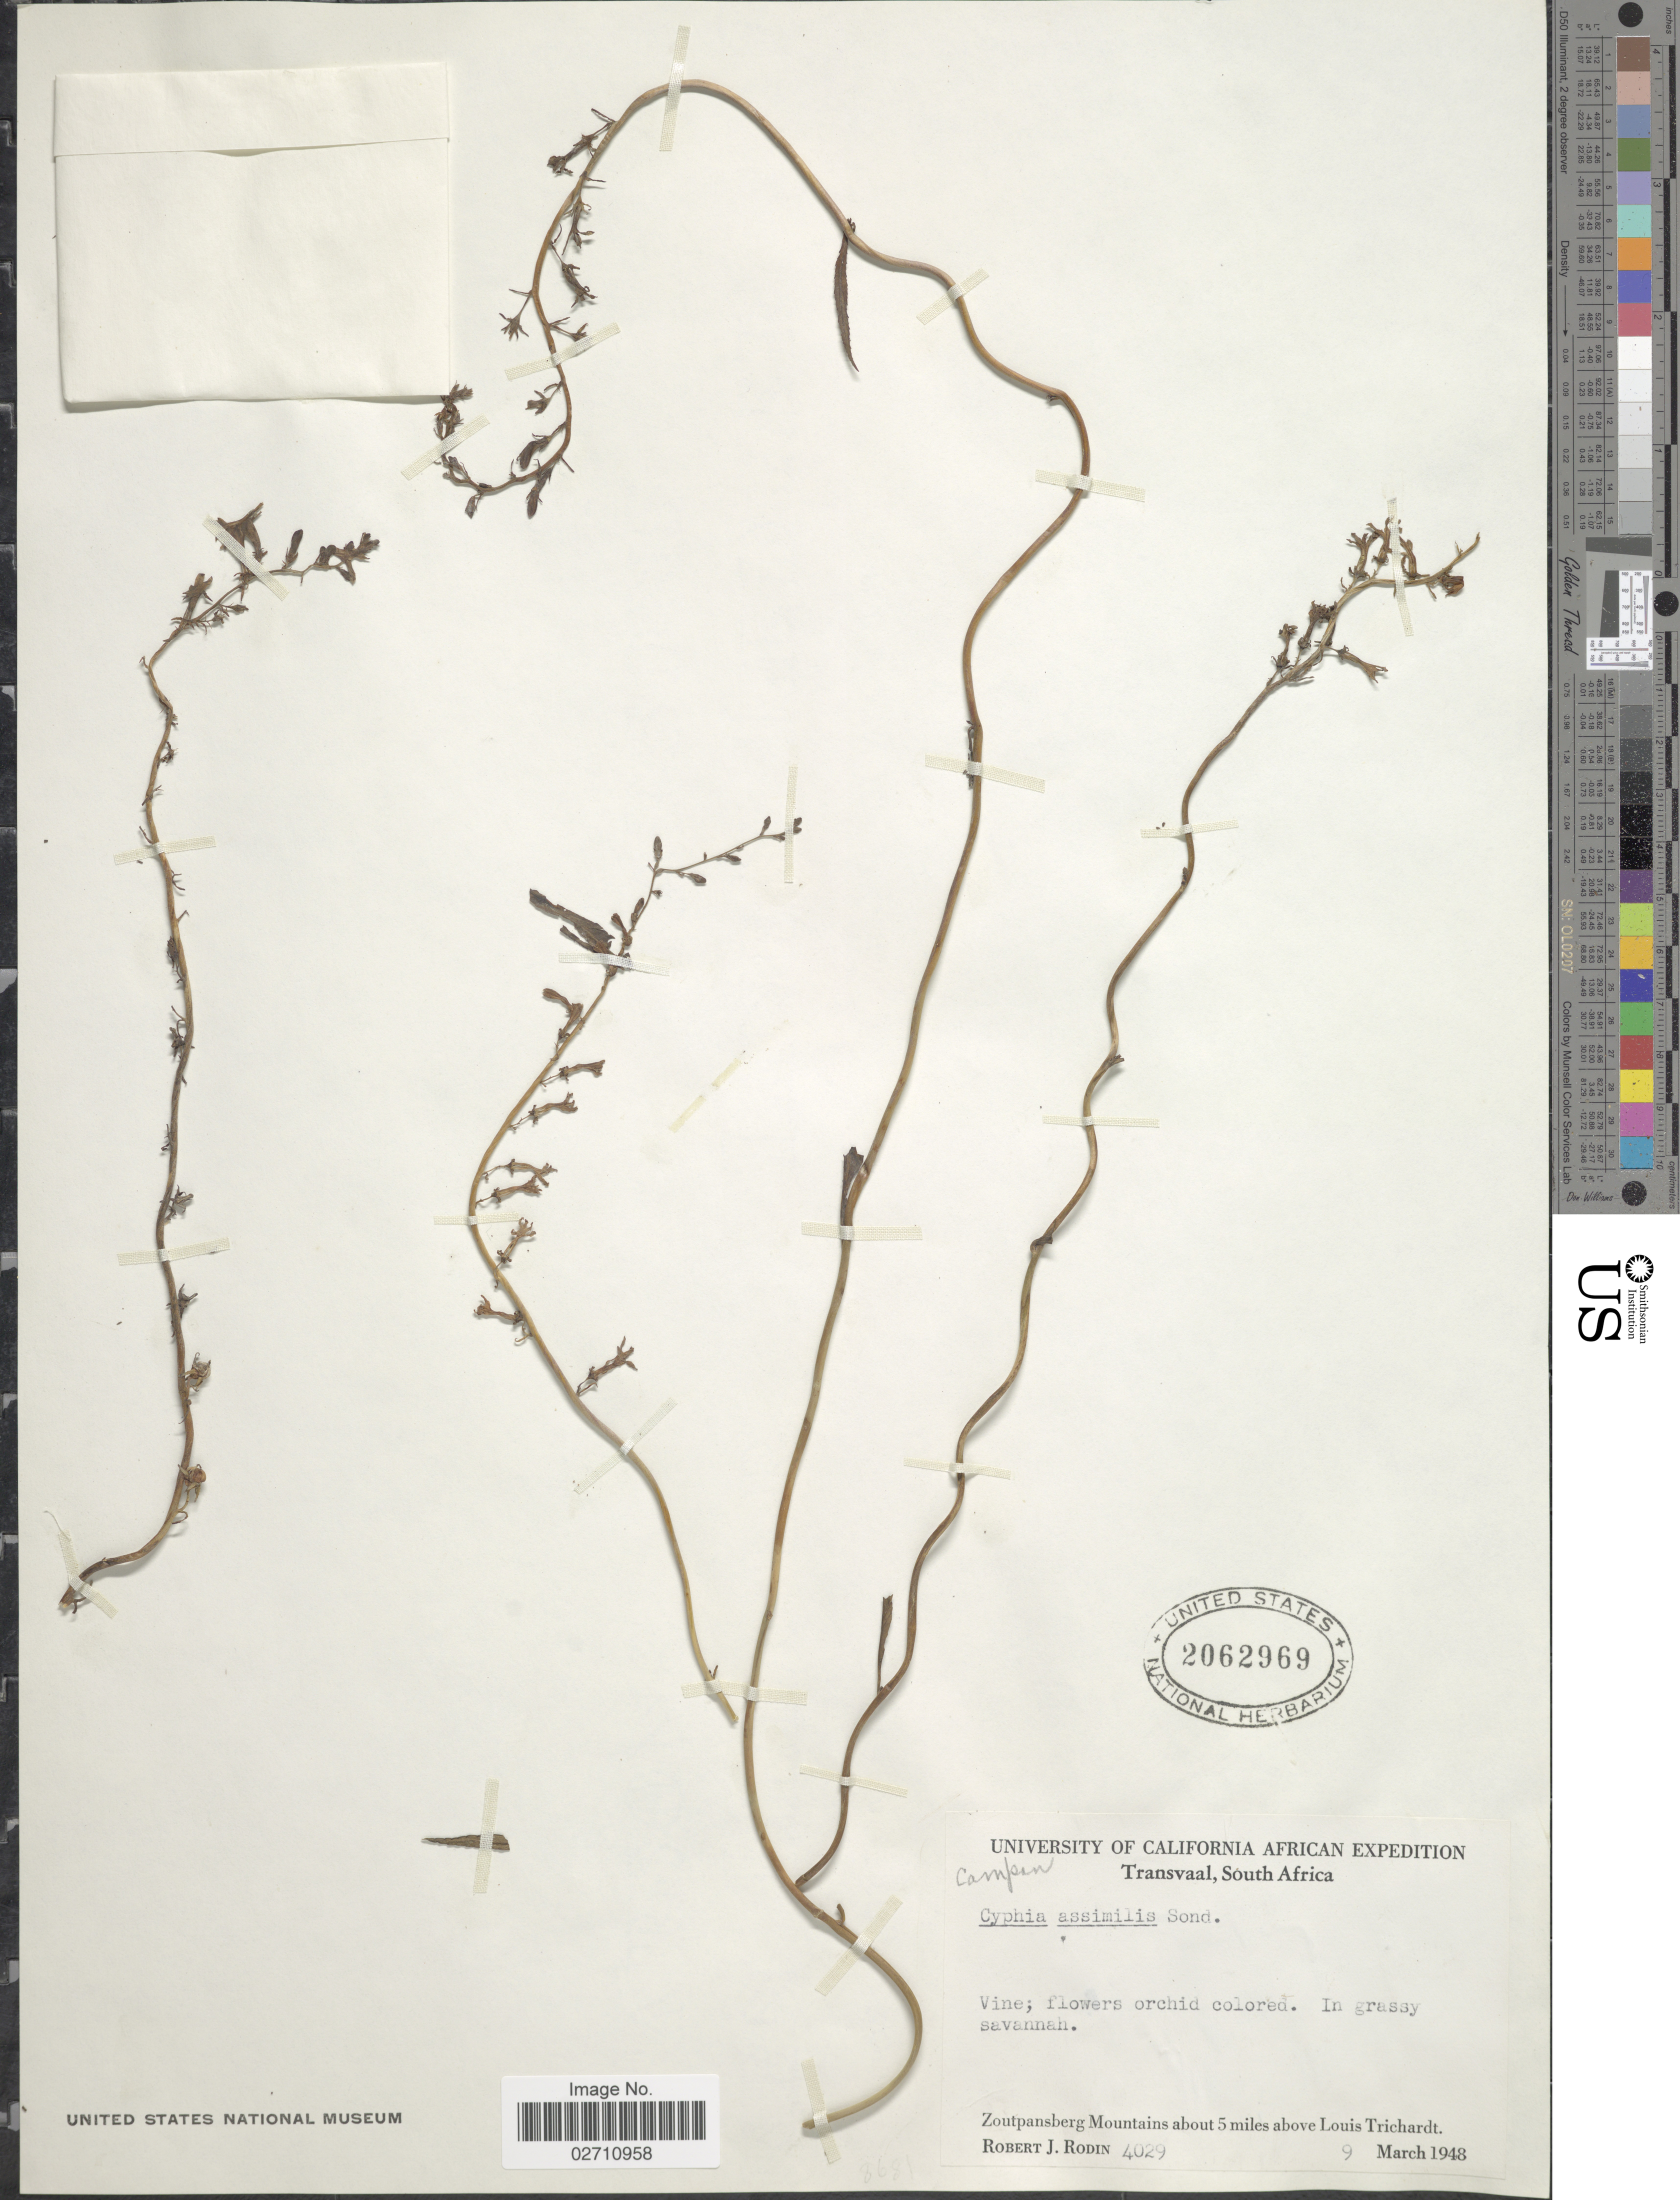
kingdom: Plantae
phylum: Tracheophyta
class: Magnoliopsida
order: Asterales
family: Campanulaceae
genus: Cyphia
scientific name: Cyphia assimilis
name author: Sond.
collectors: R. J. Rodin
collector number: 4029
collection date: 1948-03-09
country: South Africa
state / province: Limpopo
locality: Transvaal, Zoutpansberg Mountains about 5 miles above Louis Trichardt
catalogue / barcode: US 2062969